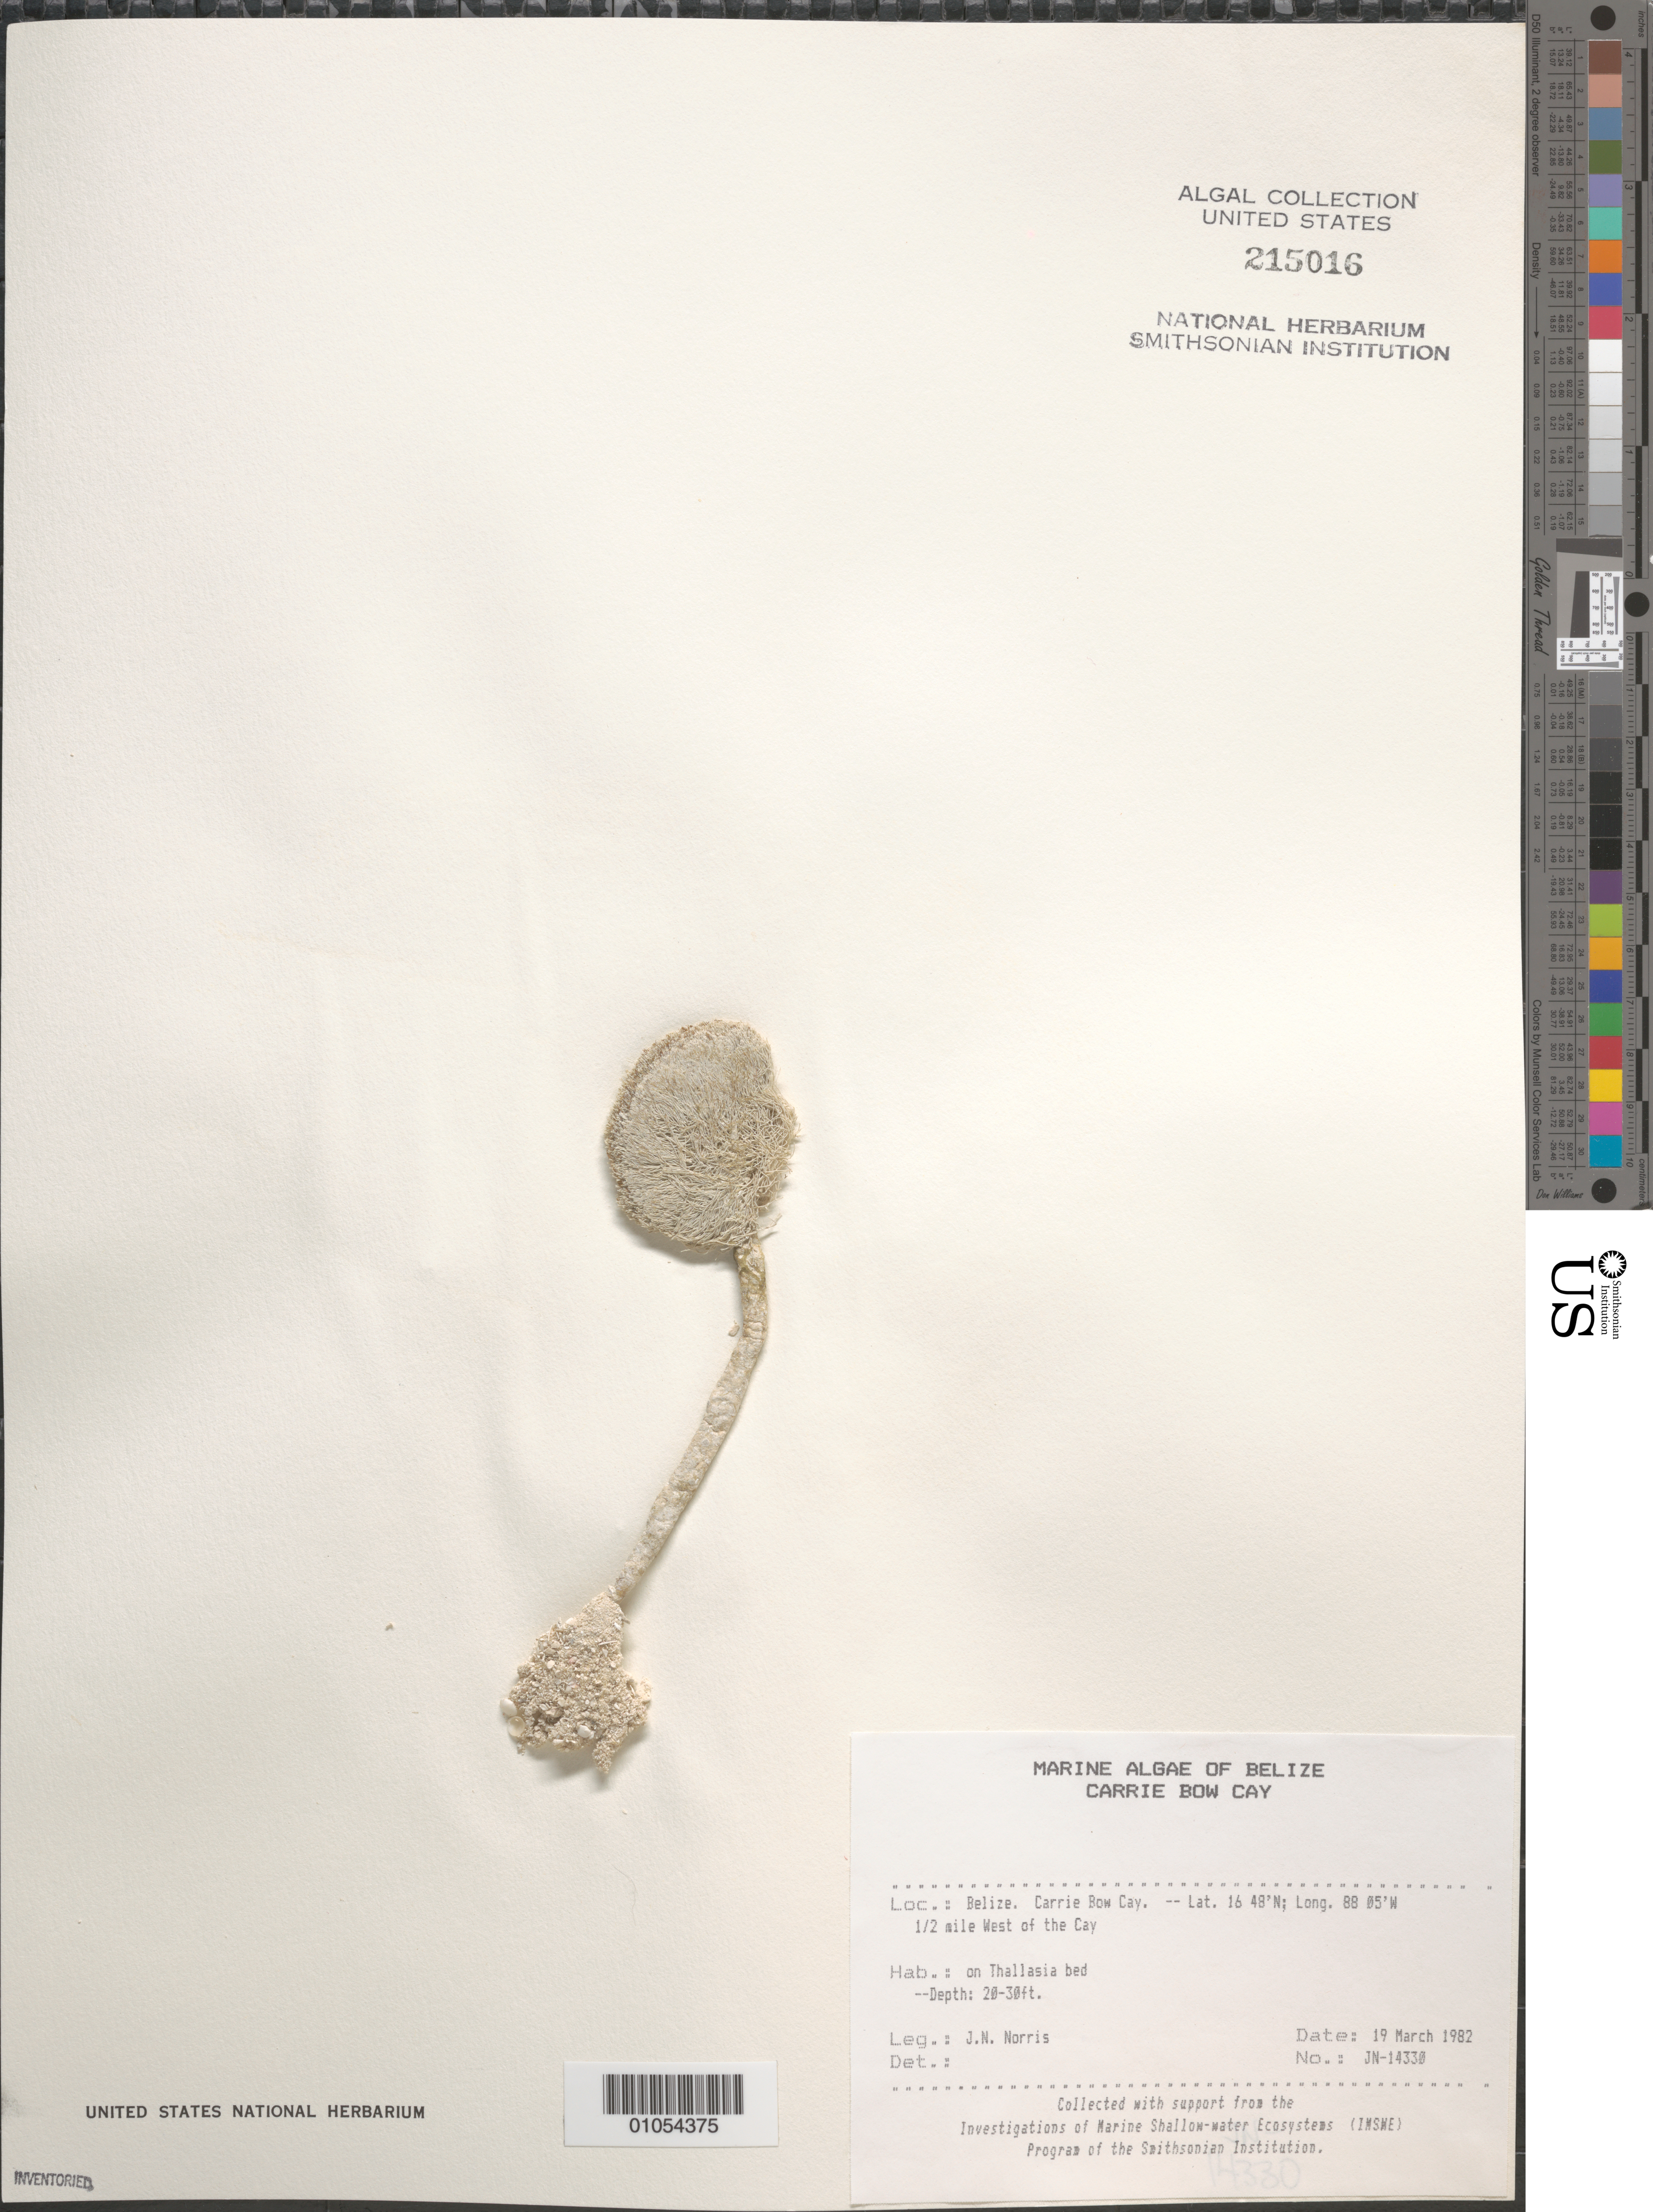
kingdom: Plantae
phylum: Chlorophyta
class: Ulvophyceae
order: Bryopsidales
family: Udoteaceae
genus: Penicillus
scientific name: Penicillus sp.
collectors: J. N. Norris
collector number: JN-14330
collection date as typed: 19 Mar 1982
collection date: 1982-03-19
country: Belize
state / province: Stann Creek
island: Carrie Bow Cay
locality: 1/2 mile west of Carrie Bow Cay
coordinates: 16 48'N, 88 05'W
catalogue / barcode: US 215016